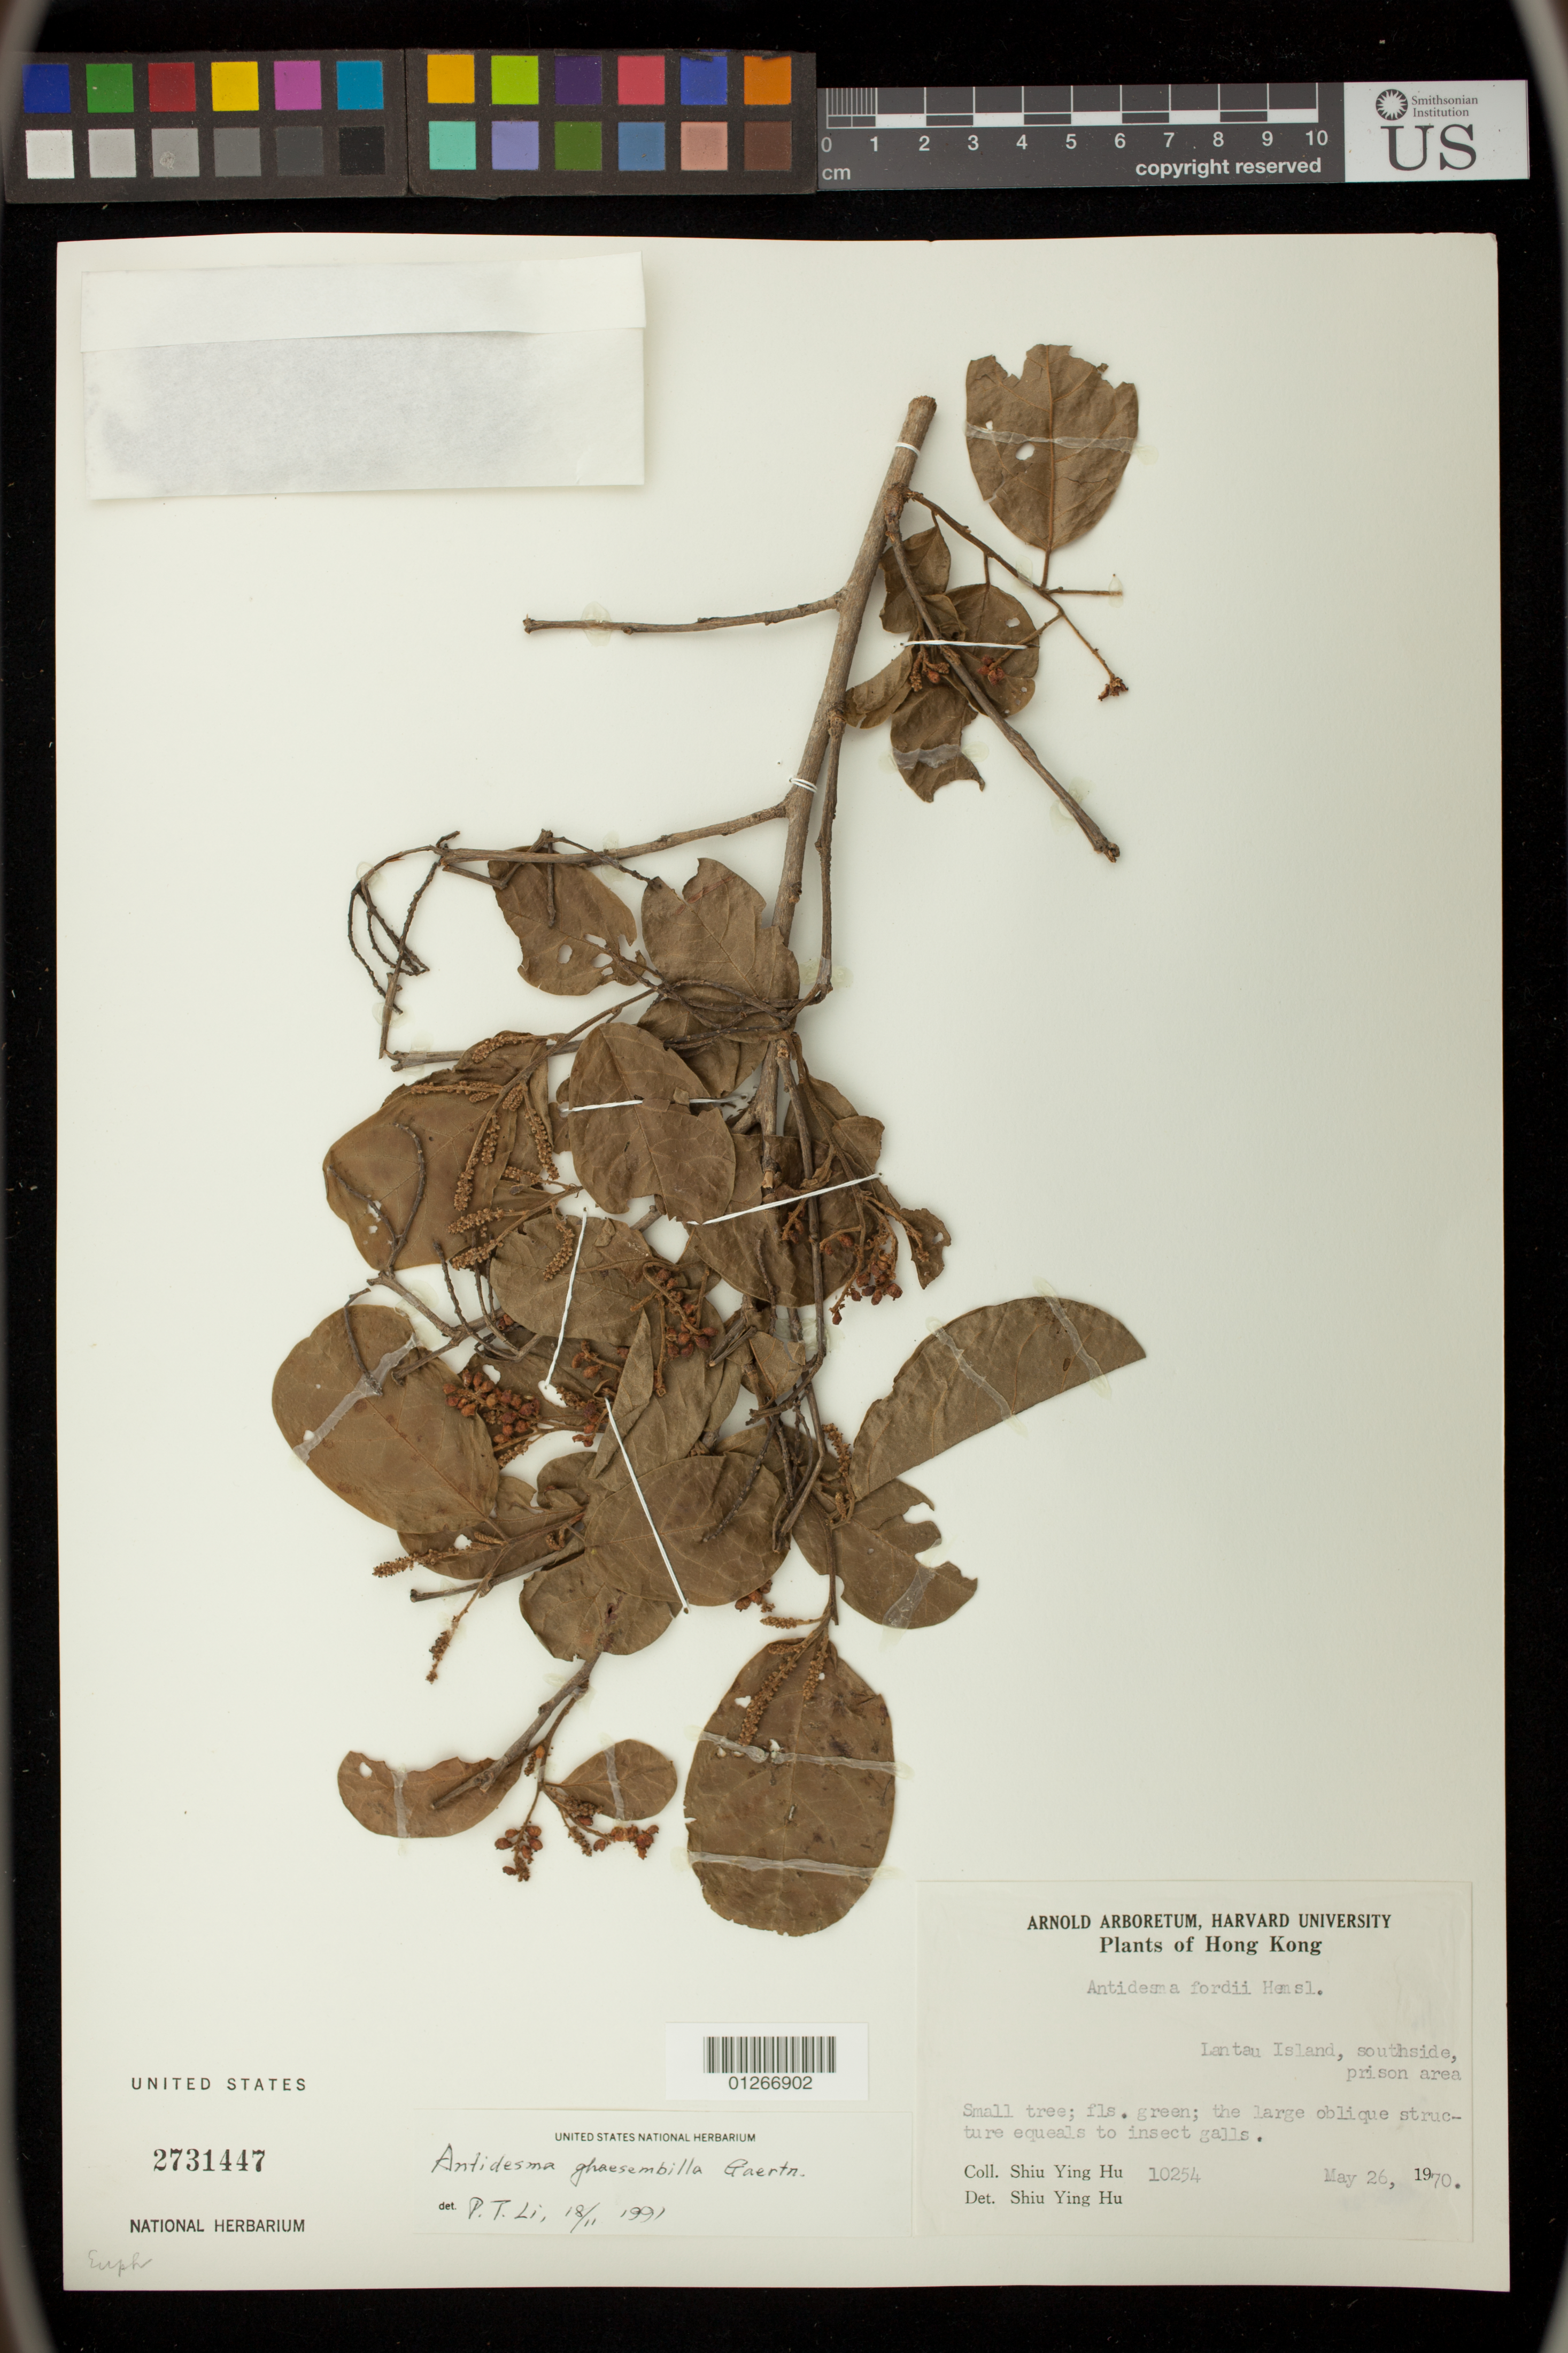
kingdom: Plantae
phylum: Tracheophyta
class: Magnoliopsida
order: Malpighiales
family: Phyllanthaceae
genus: Antidesma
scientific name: Antidesma ghaesembilla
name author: Gaertn.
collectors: S. Y. Hu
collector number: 10254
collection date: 1970-05-26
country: China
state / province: Hong Kong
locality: Lantau Island, southside, prison area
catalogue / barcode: US 2731447